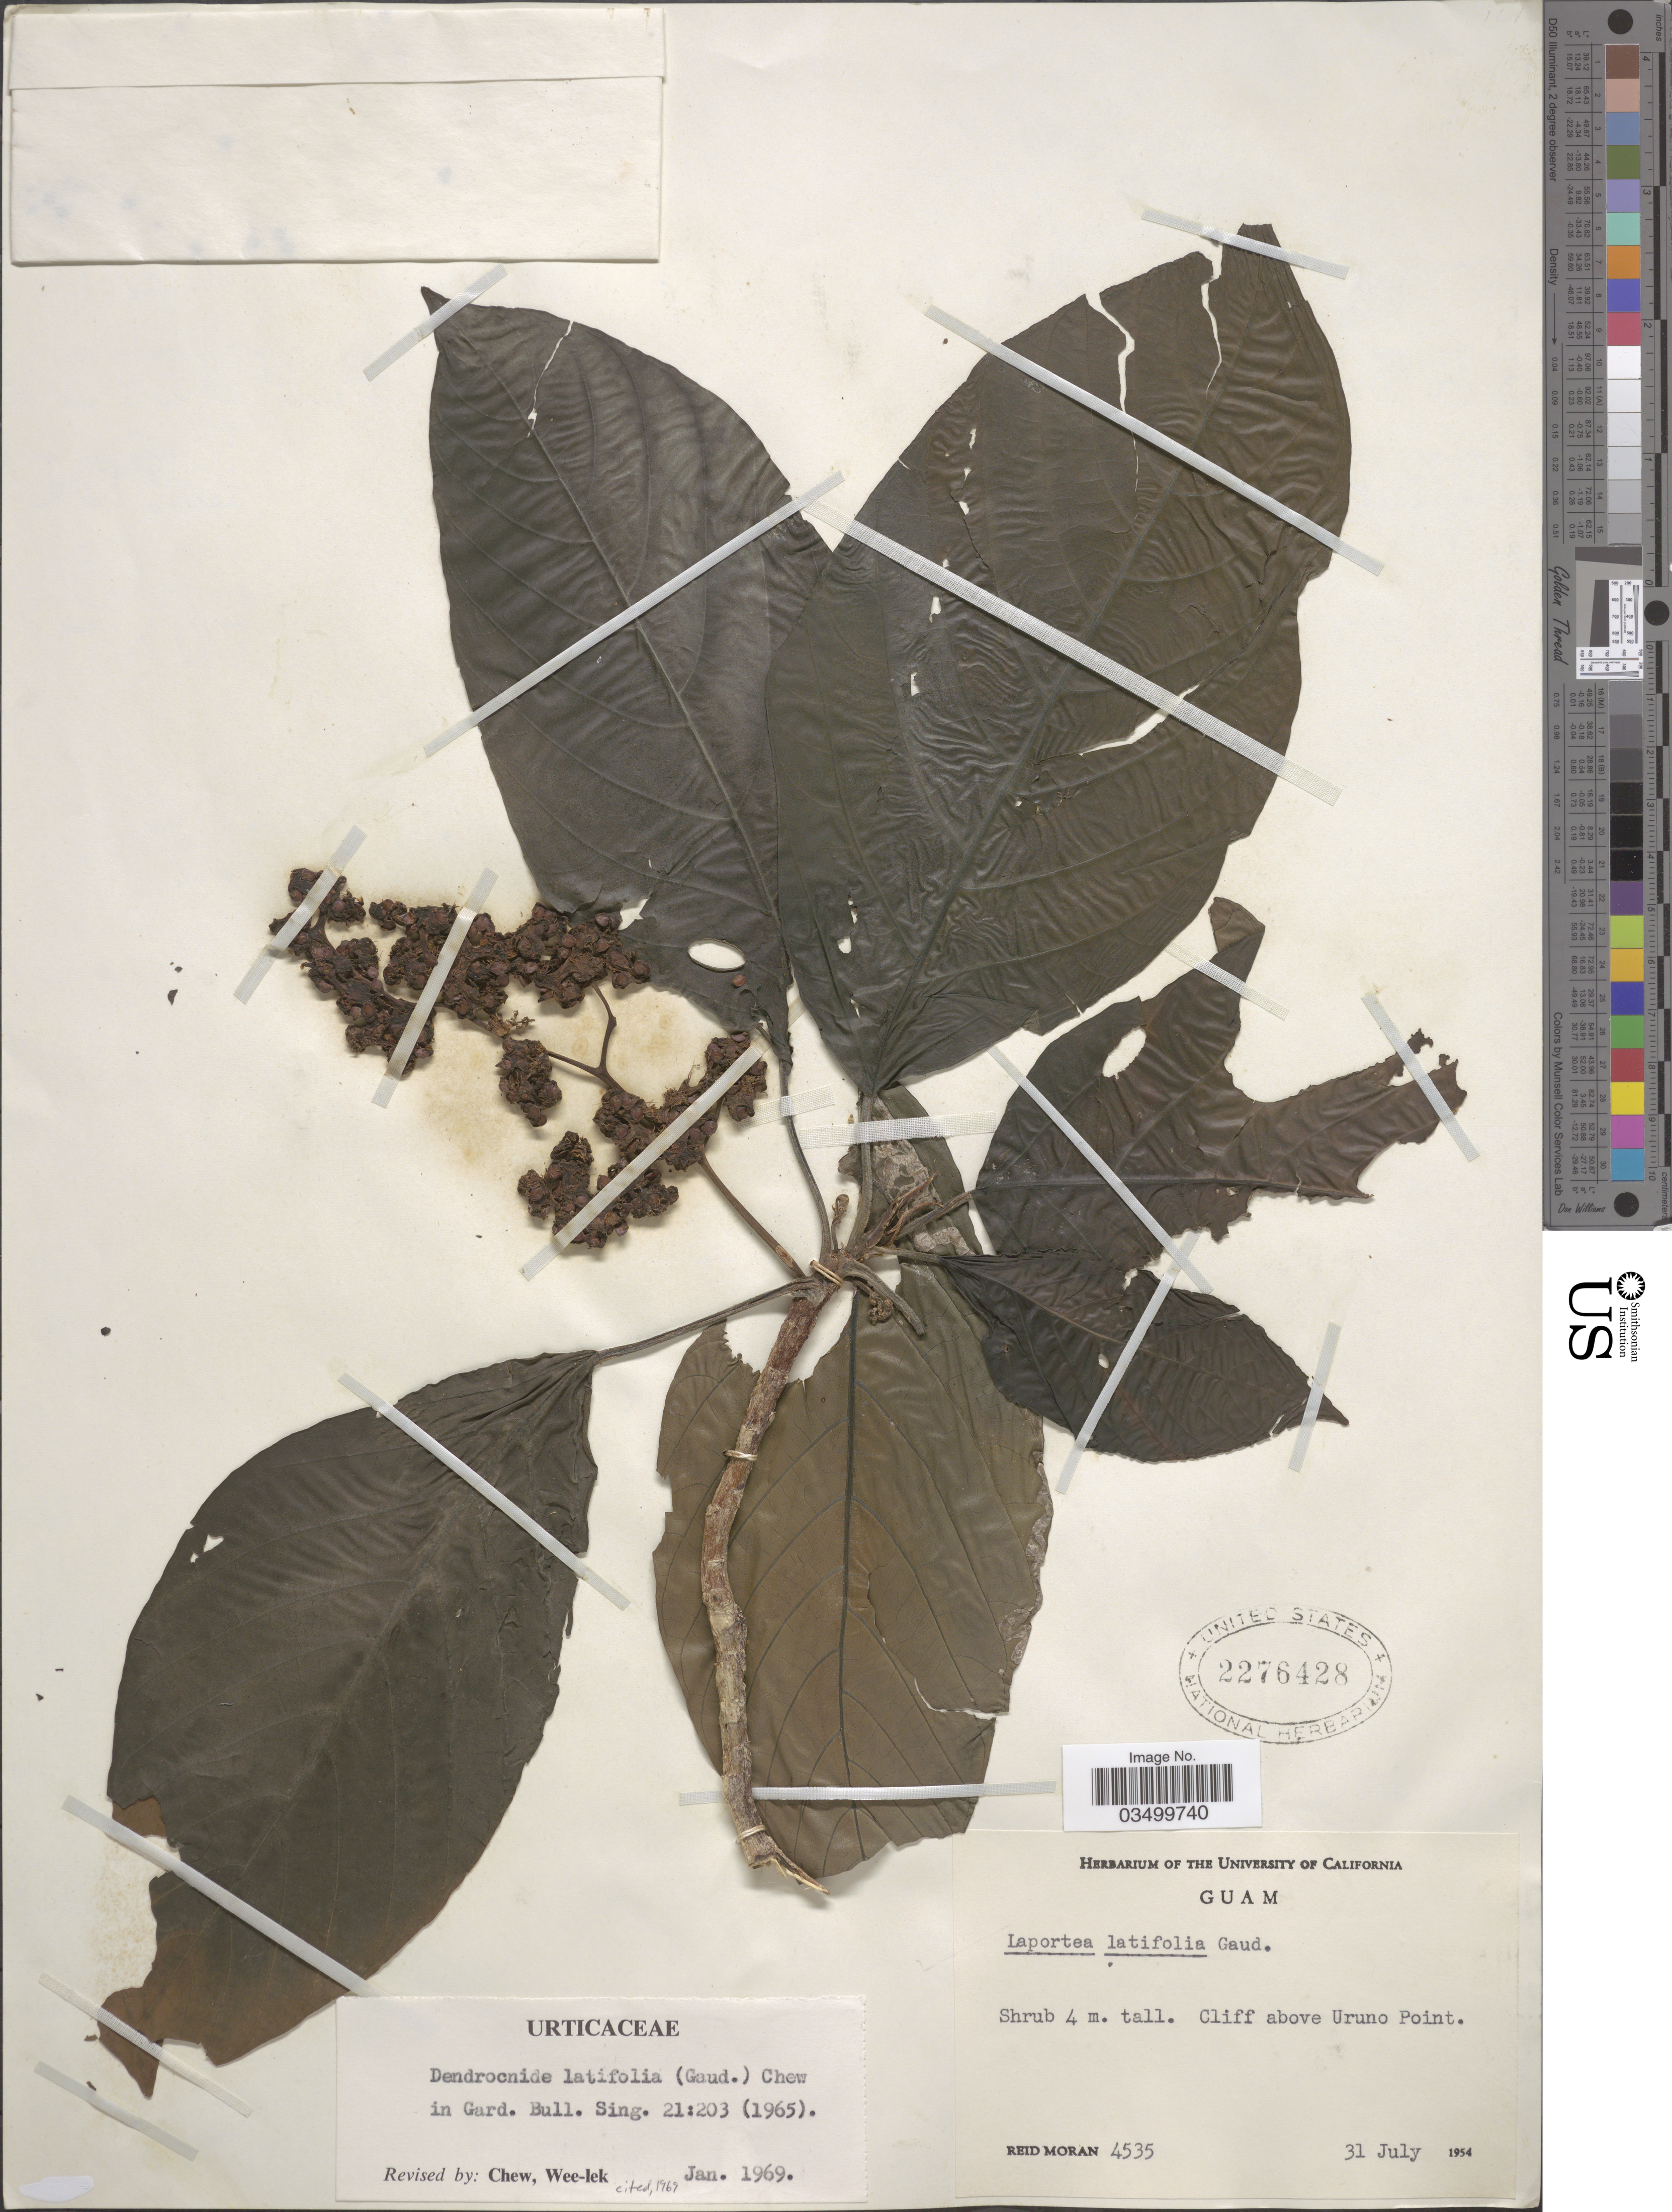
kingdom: Plantae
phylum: Tracheophyta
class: Magnoliopsida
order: Rosales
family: Urticaceae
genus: Dendrocnide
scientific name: Dendrocnide latifolia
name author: (Gaudich.) Chew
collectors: R. Moran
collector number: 4535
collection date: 1954-07-31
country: Guam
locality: Cliff above Uruno Point.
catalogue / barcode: US 2276428